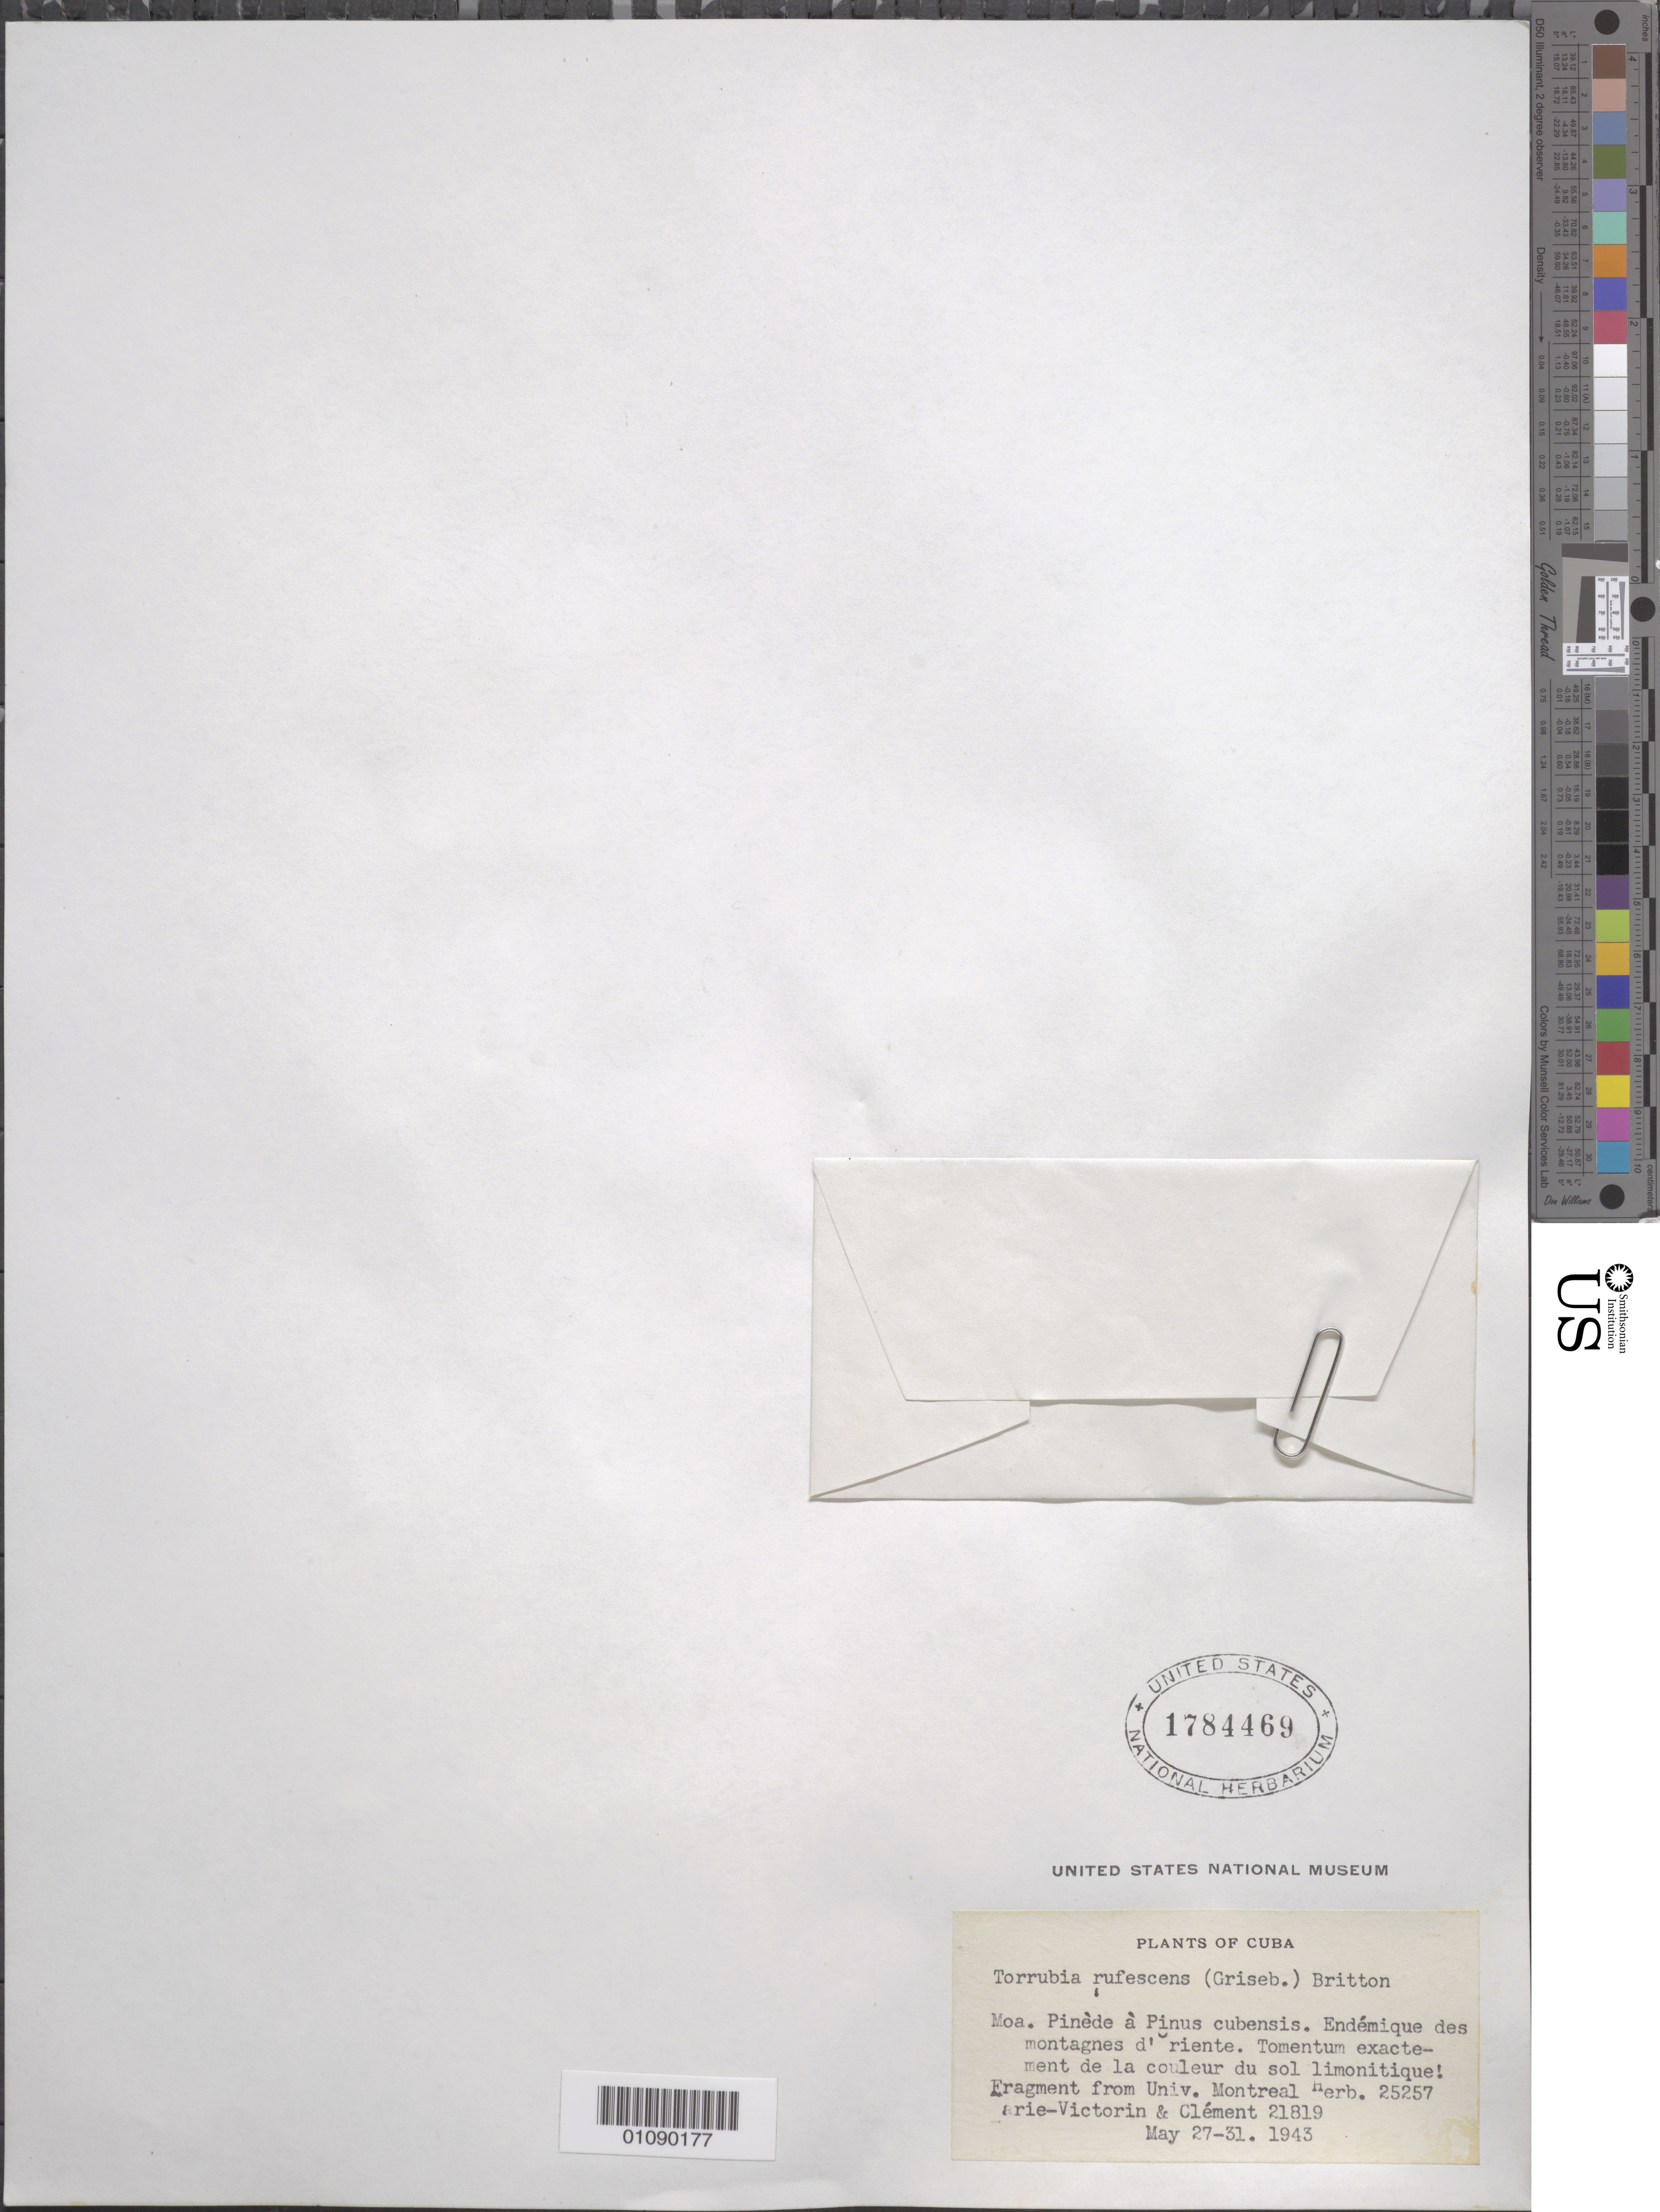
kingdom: Plantae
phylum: Tracheophyta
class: Magnoliopsida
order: Caryophyllales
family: Nyctaginaceae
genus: Guapira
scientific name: Guapira rufescens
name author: (Griseb.) Lundell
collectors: Fr. Marie-Victorin & B. Clement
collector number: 21819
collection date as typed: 27 May 1943 to 31 May 1943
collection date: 1943-05-27/1943-05-31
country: Cuba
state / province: Holguín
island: Cuba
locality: Moa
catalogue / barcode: US 1784469